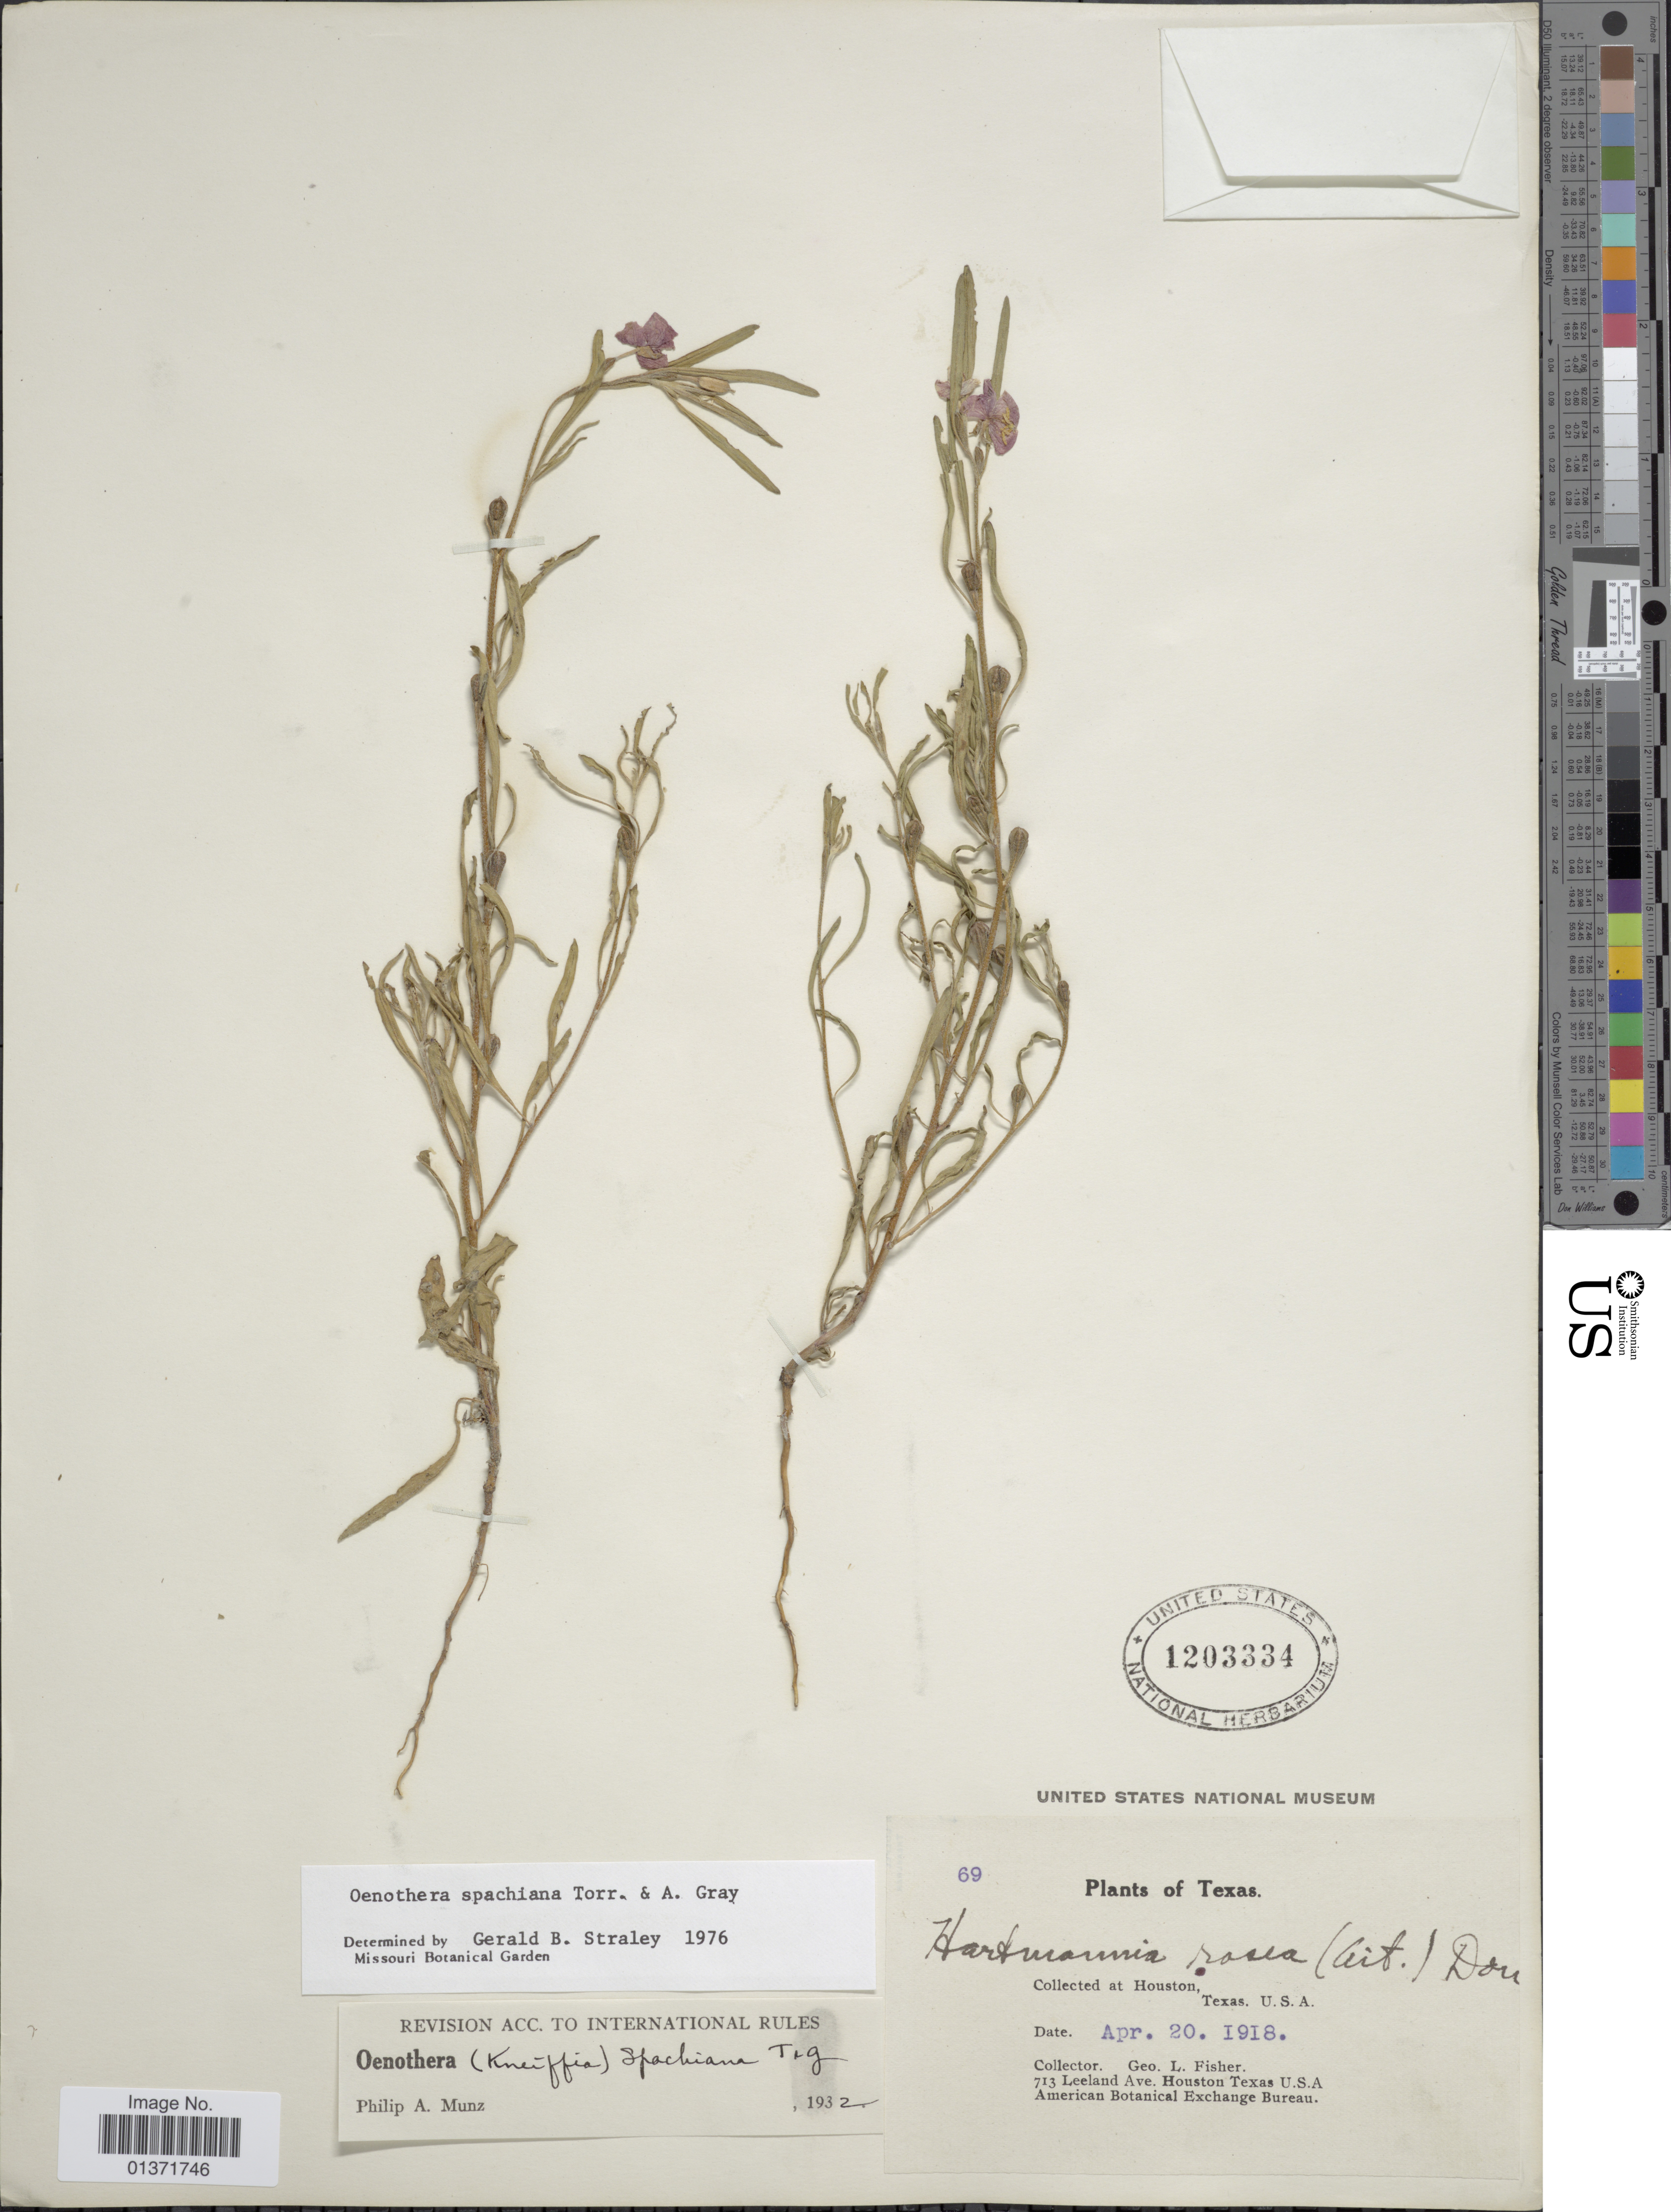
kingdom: Plantae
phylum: Tracheophyta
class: Magnoliopsida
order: Myrtales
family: Onagraceae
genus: Oenothera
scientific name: Oenothera spachiana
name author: Torr. & A. Gray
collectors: G. L. Fisher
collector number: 69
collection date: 1918-04-20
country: United States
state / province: Texas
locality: Houston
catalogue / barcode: US 1203334